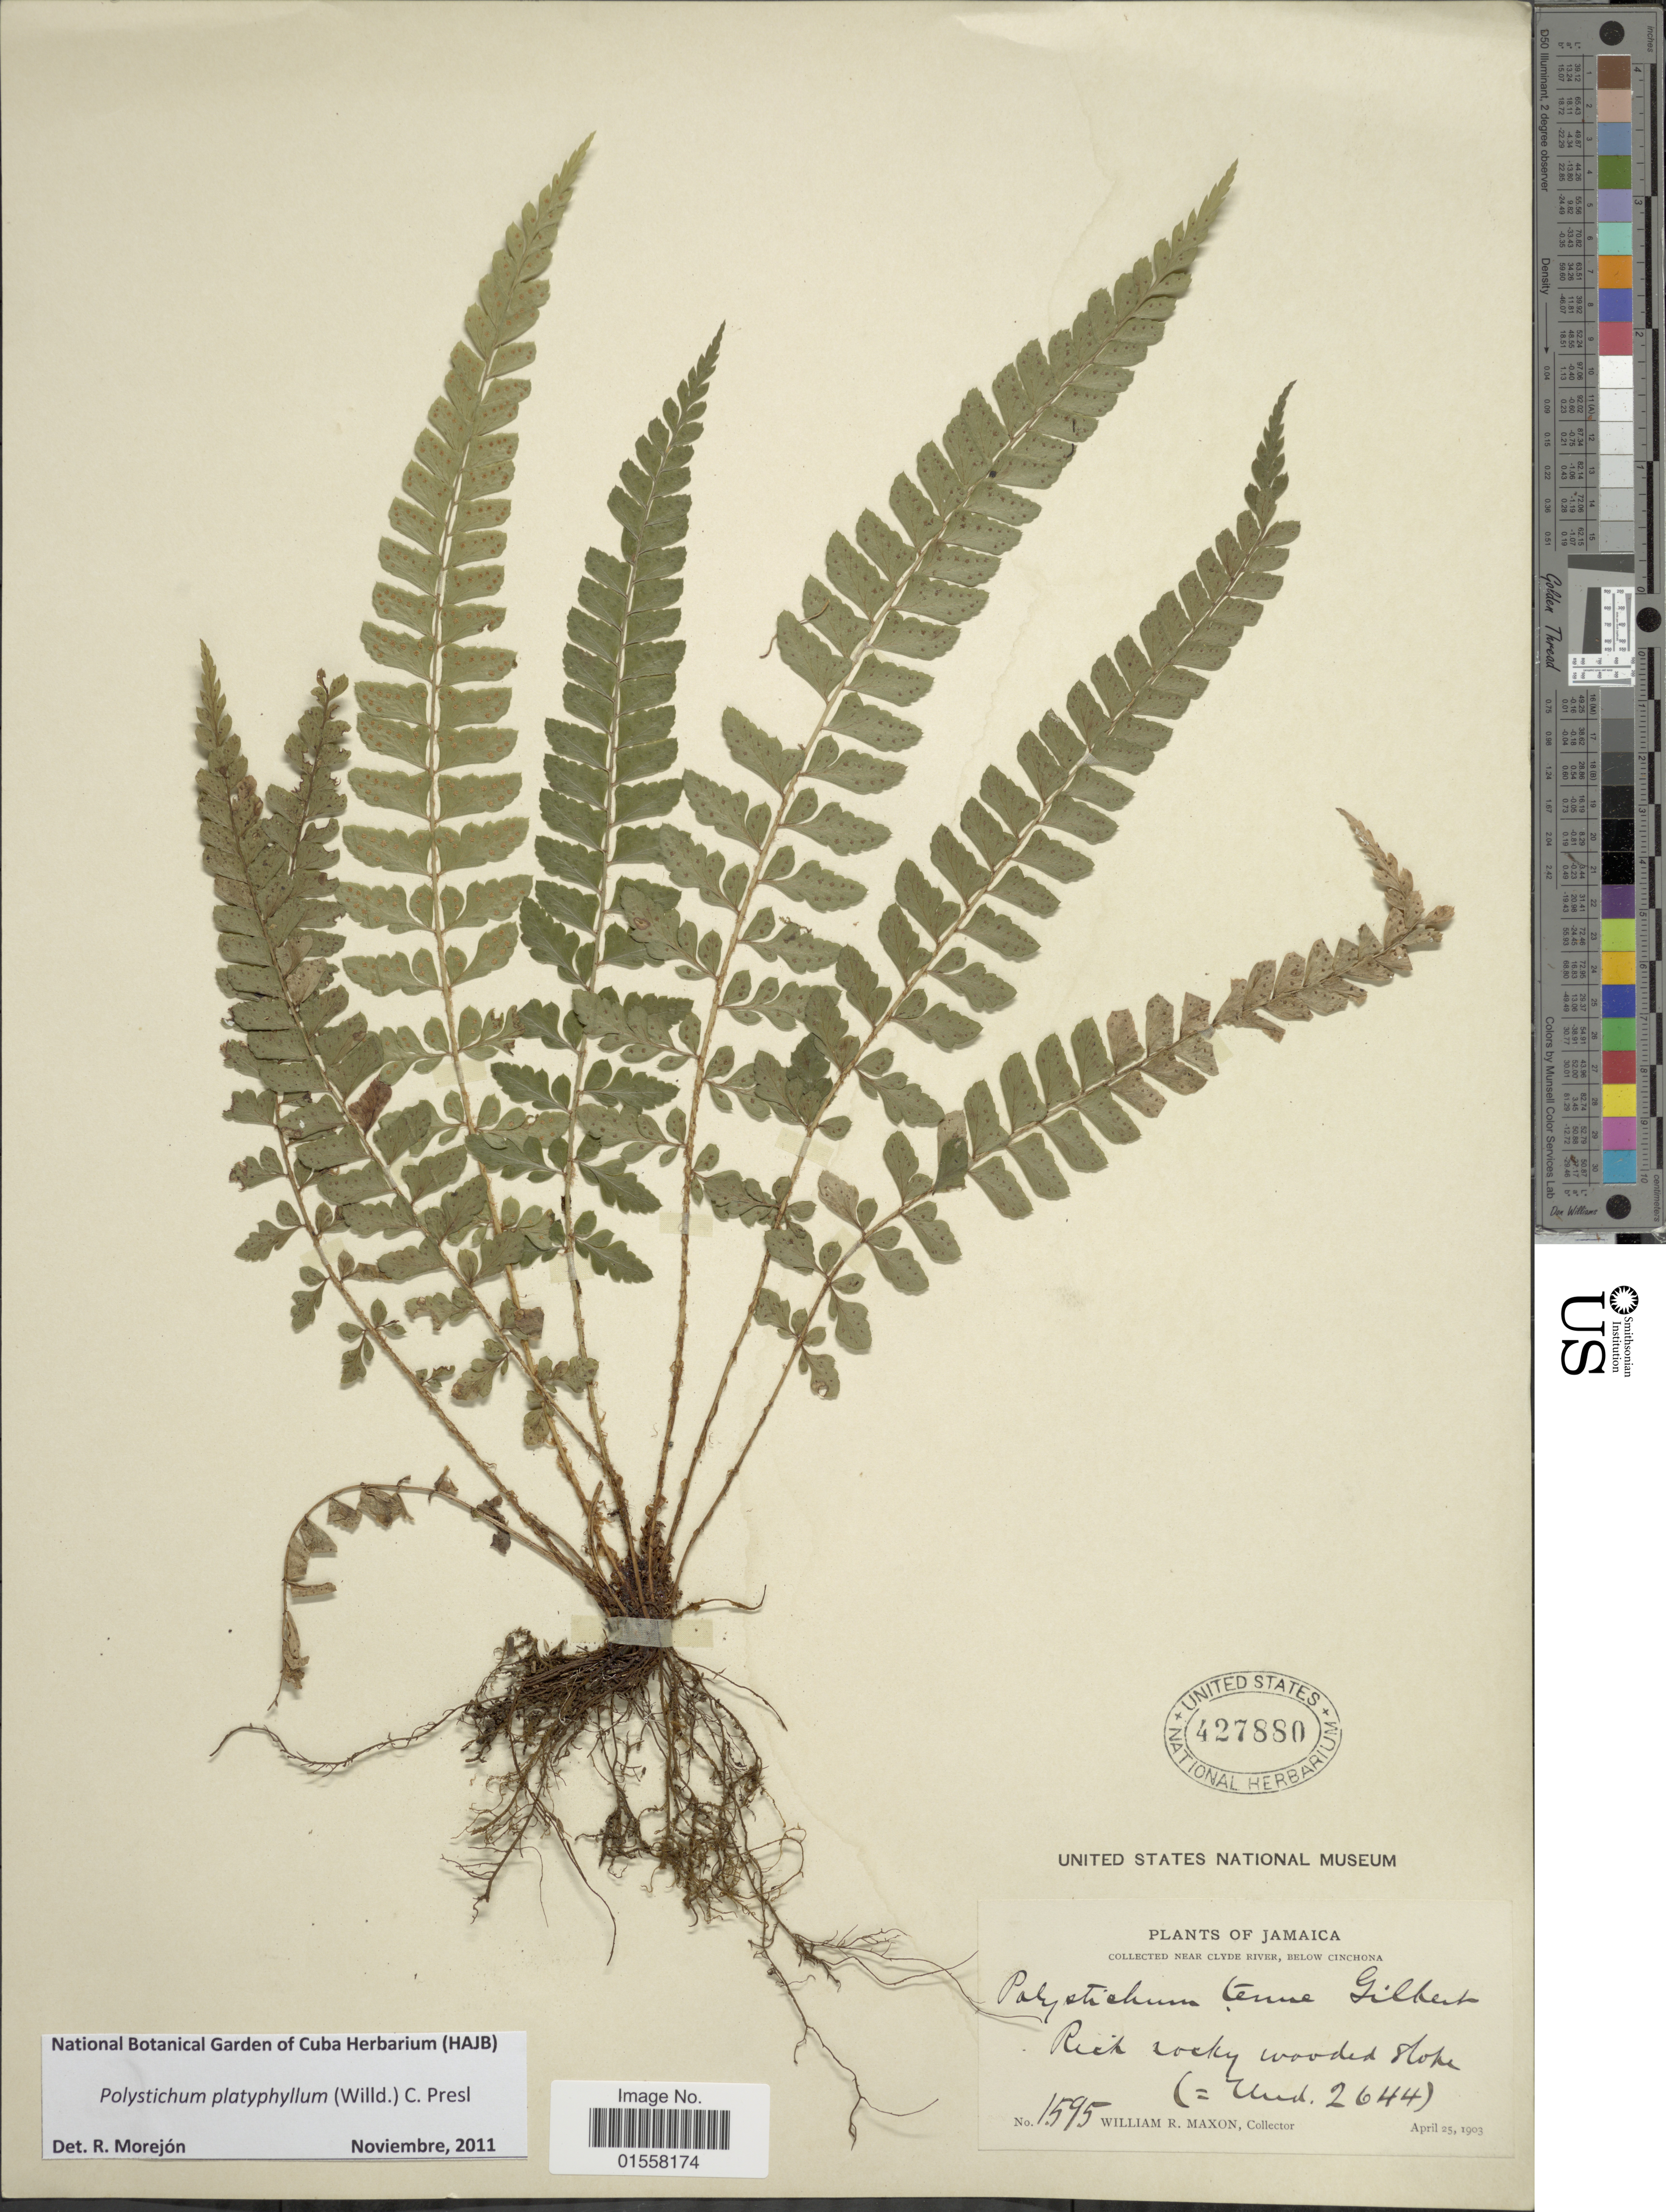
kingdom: Plantae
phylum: Tracheophyta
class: Polypodiopsida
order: Polypodiales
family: Dryopteridaceae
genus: Polystichum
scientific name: Polystichum platyphyllum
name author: (Willd.) C. Presl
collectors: W. R. Maxon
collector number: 1595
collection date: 1903-04-25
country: Jamaica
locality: Jamaica, Near Clyde River, below Cinchona.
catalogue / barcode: US 427880